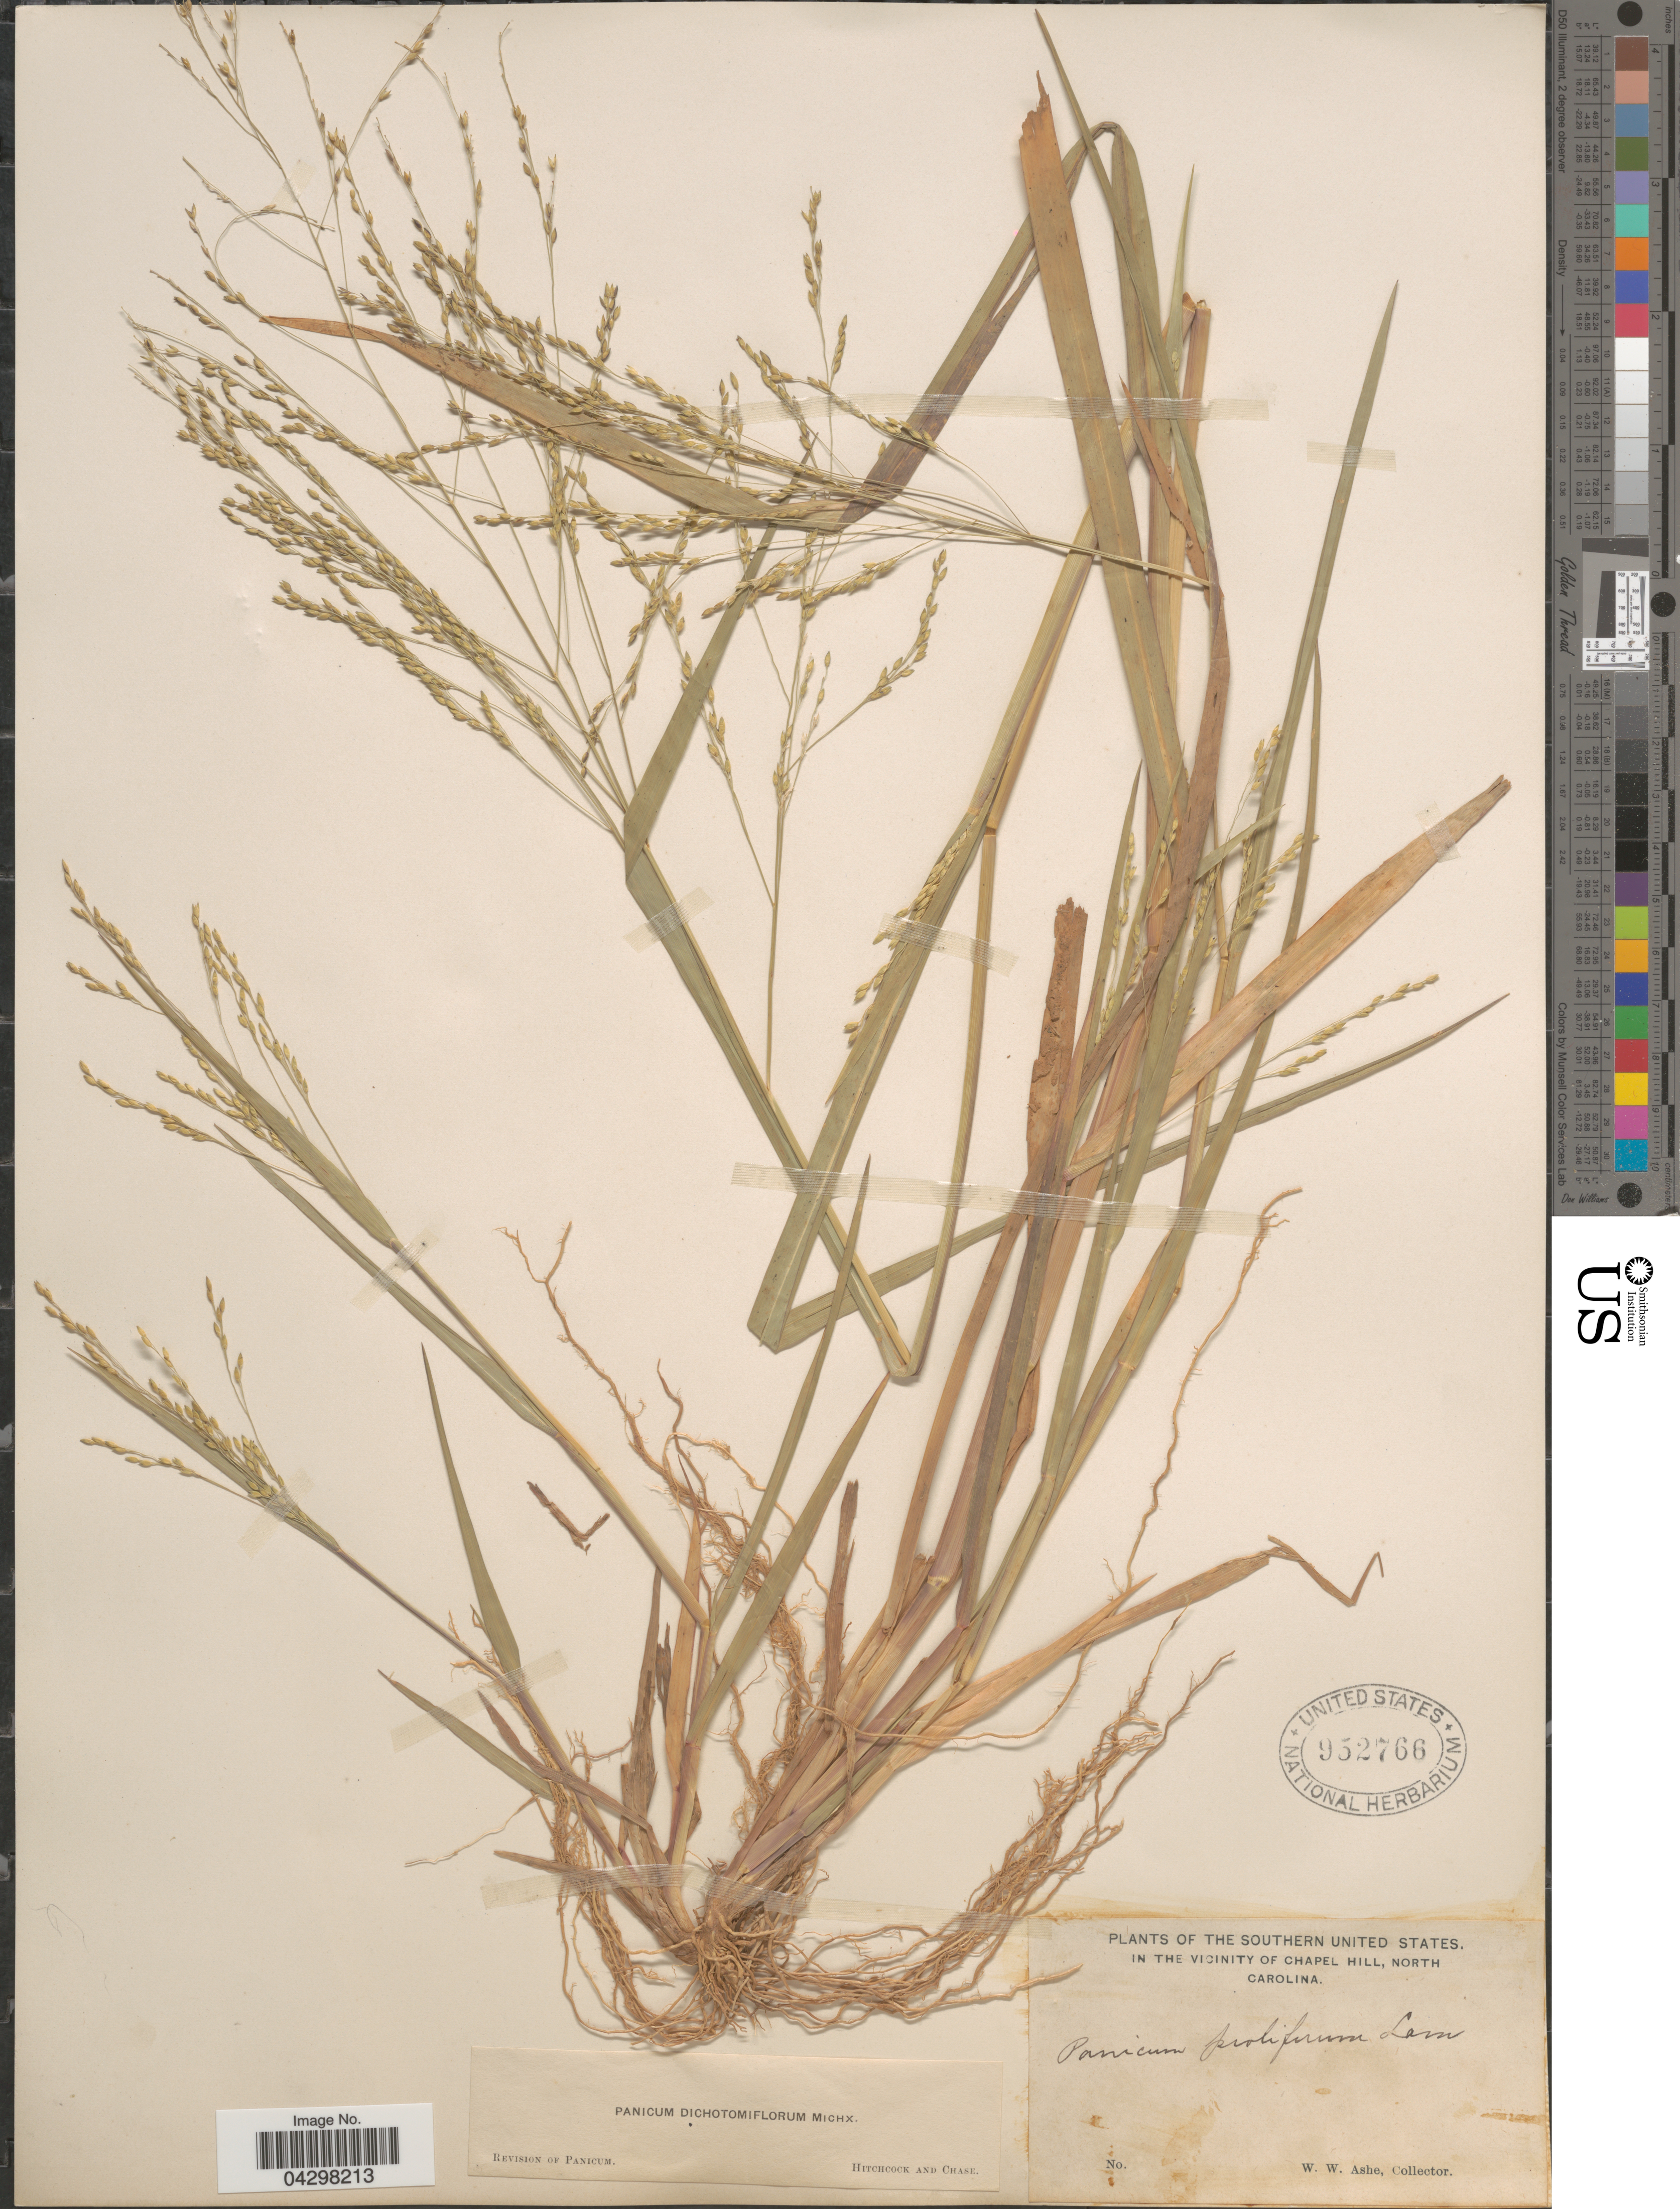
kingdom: Plantae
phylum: Tracheophyta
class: Liliopsida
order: Poales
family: Poaceae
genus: Panicum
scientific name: Panicum dichotomiflorum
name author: Michx.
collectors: W. W. Ashe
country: United States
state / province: North Carolina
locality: The Southern United States, in the Vicinity of Chapel Hill.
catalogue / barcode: US 952766